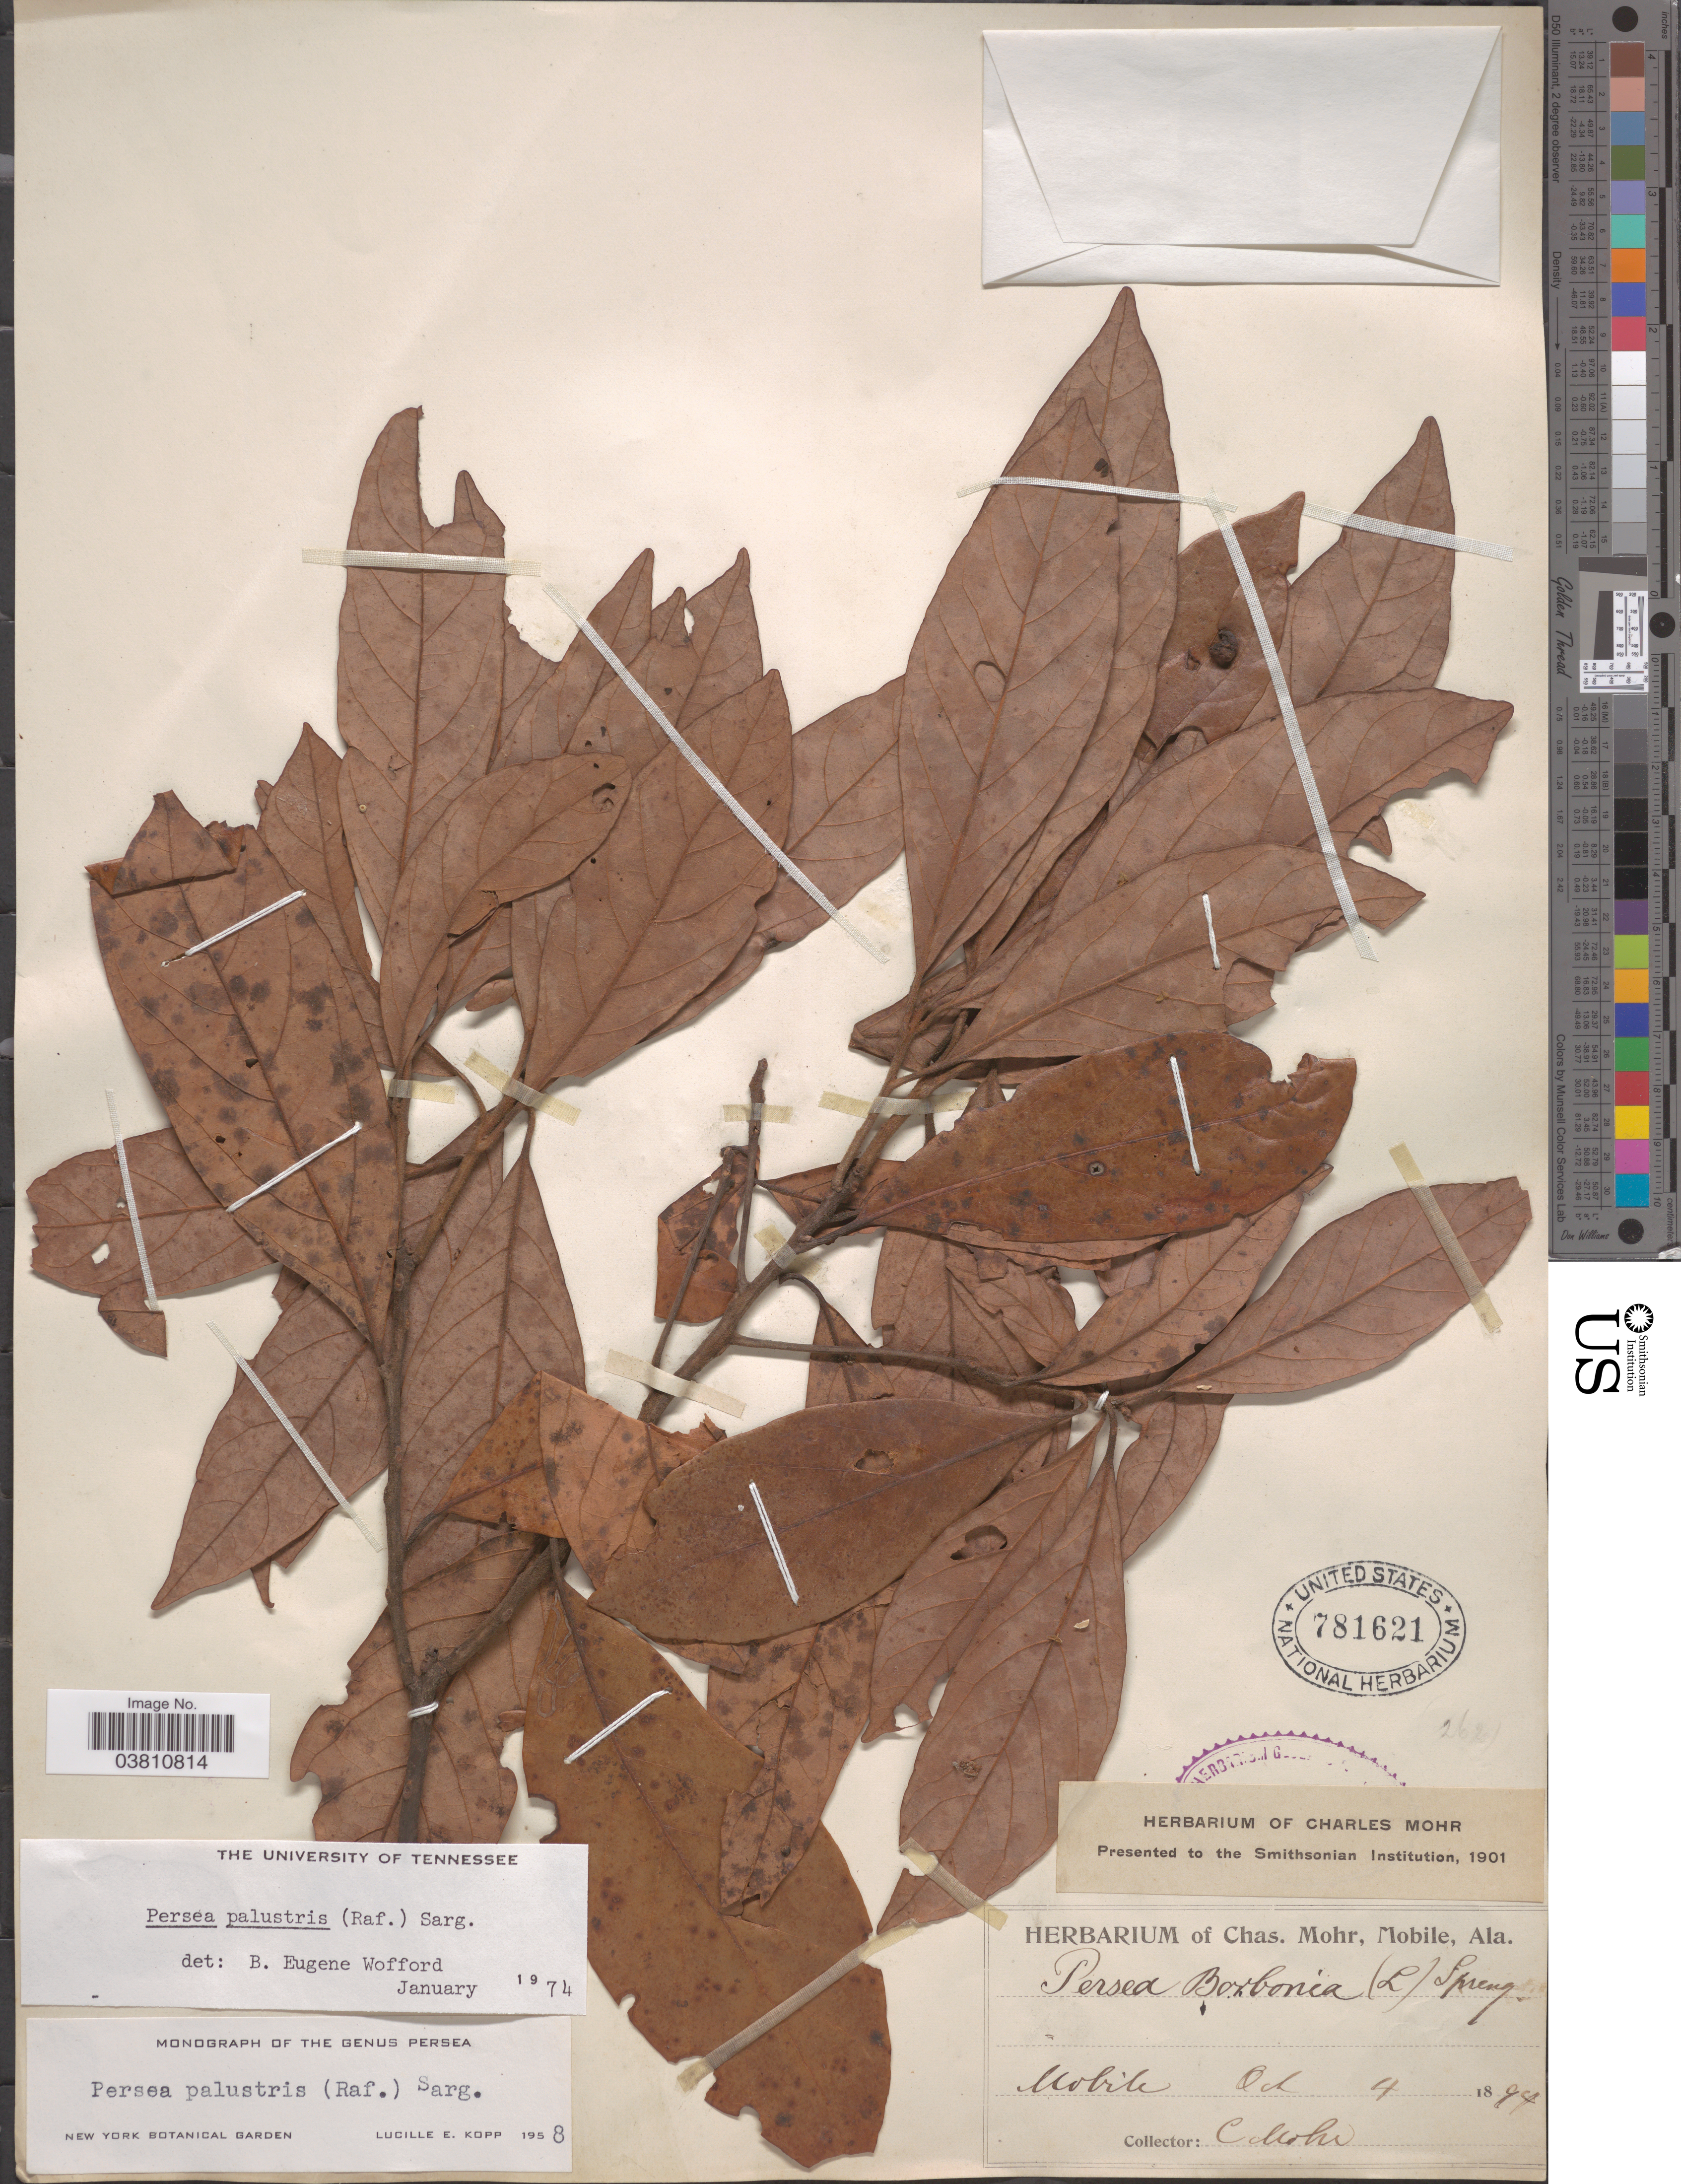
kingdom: Plantae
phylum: Tracheophyta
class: Magnoliopsida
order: Laurales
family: Lauraceae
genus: Persea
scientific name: Persea palustris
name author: (Raf.) Sarg.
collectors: Mohr, C. T. (herbarium)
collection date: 1894-10-04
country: United States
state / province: Alabama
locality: Mobile.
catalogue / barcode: US 781621